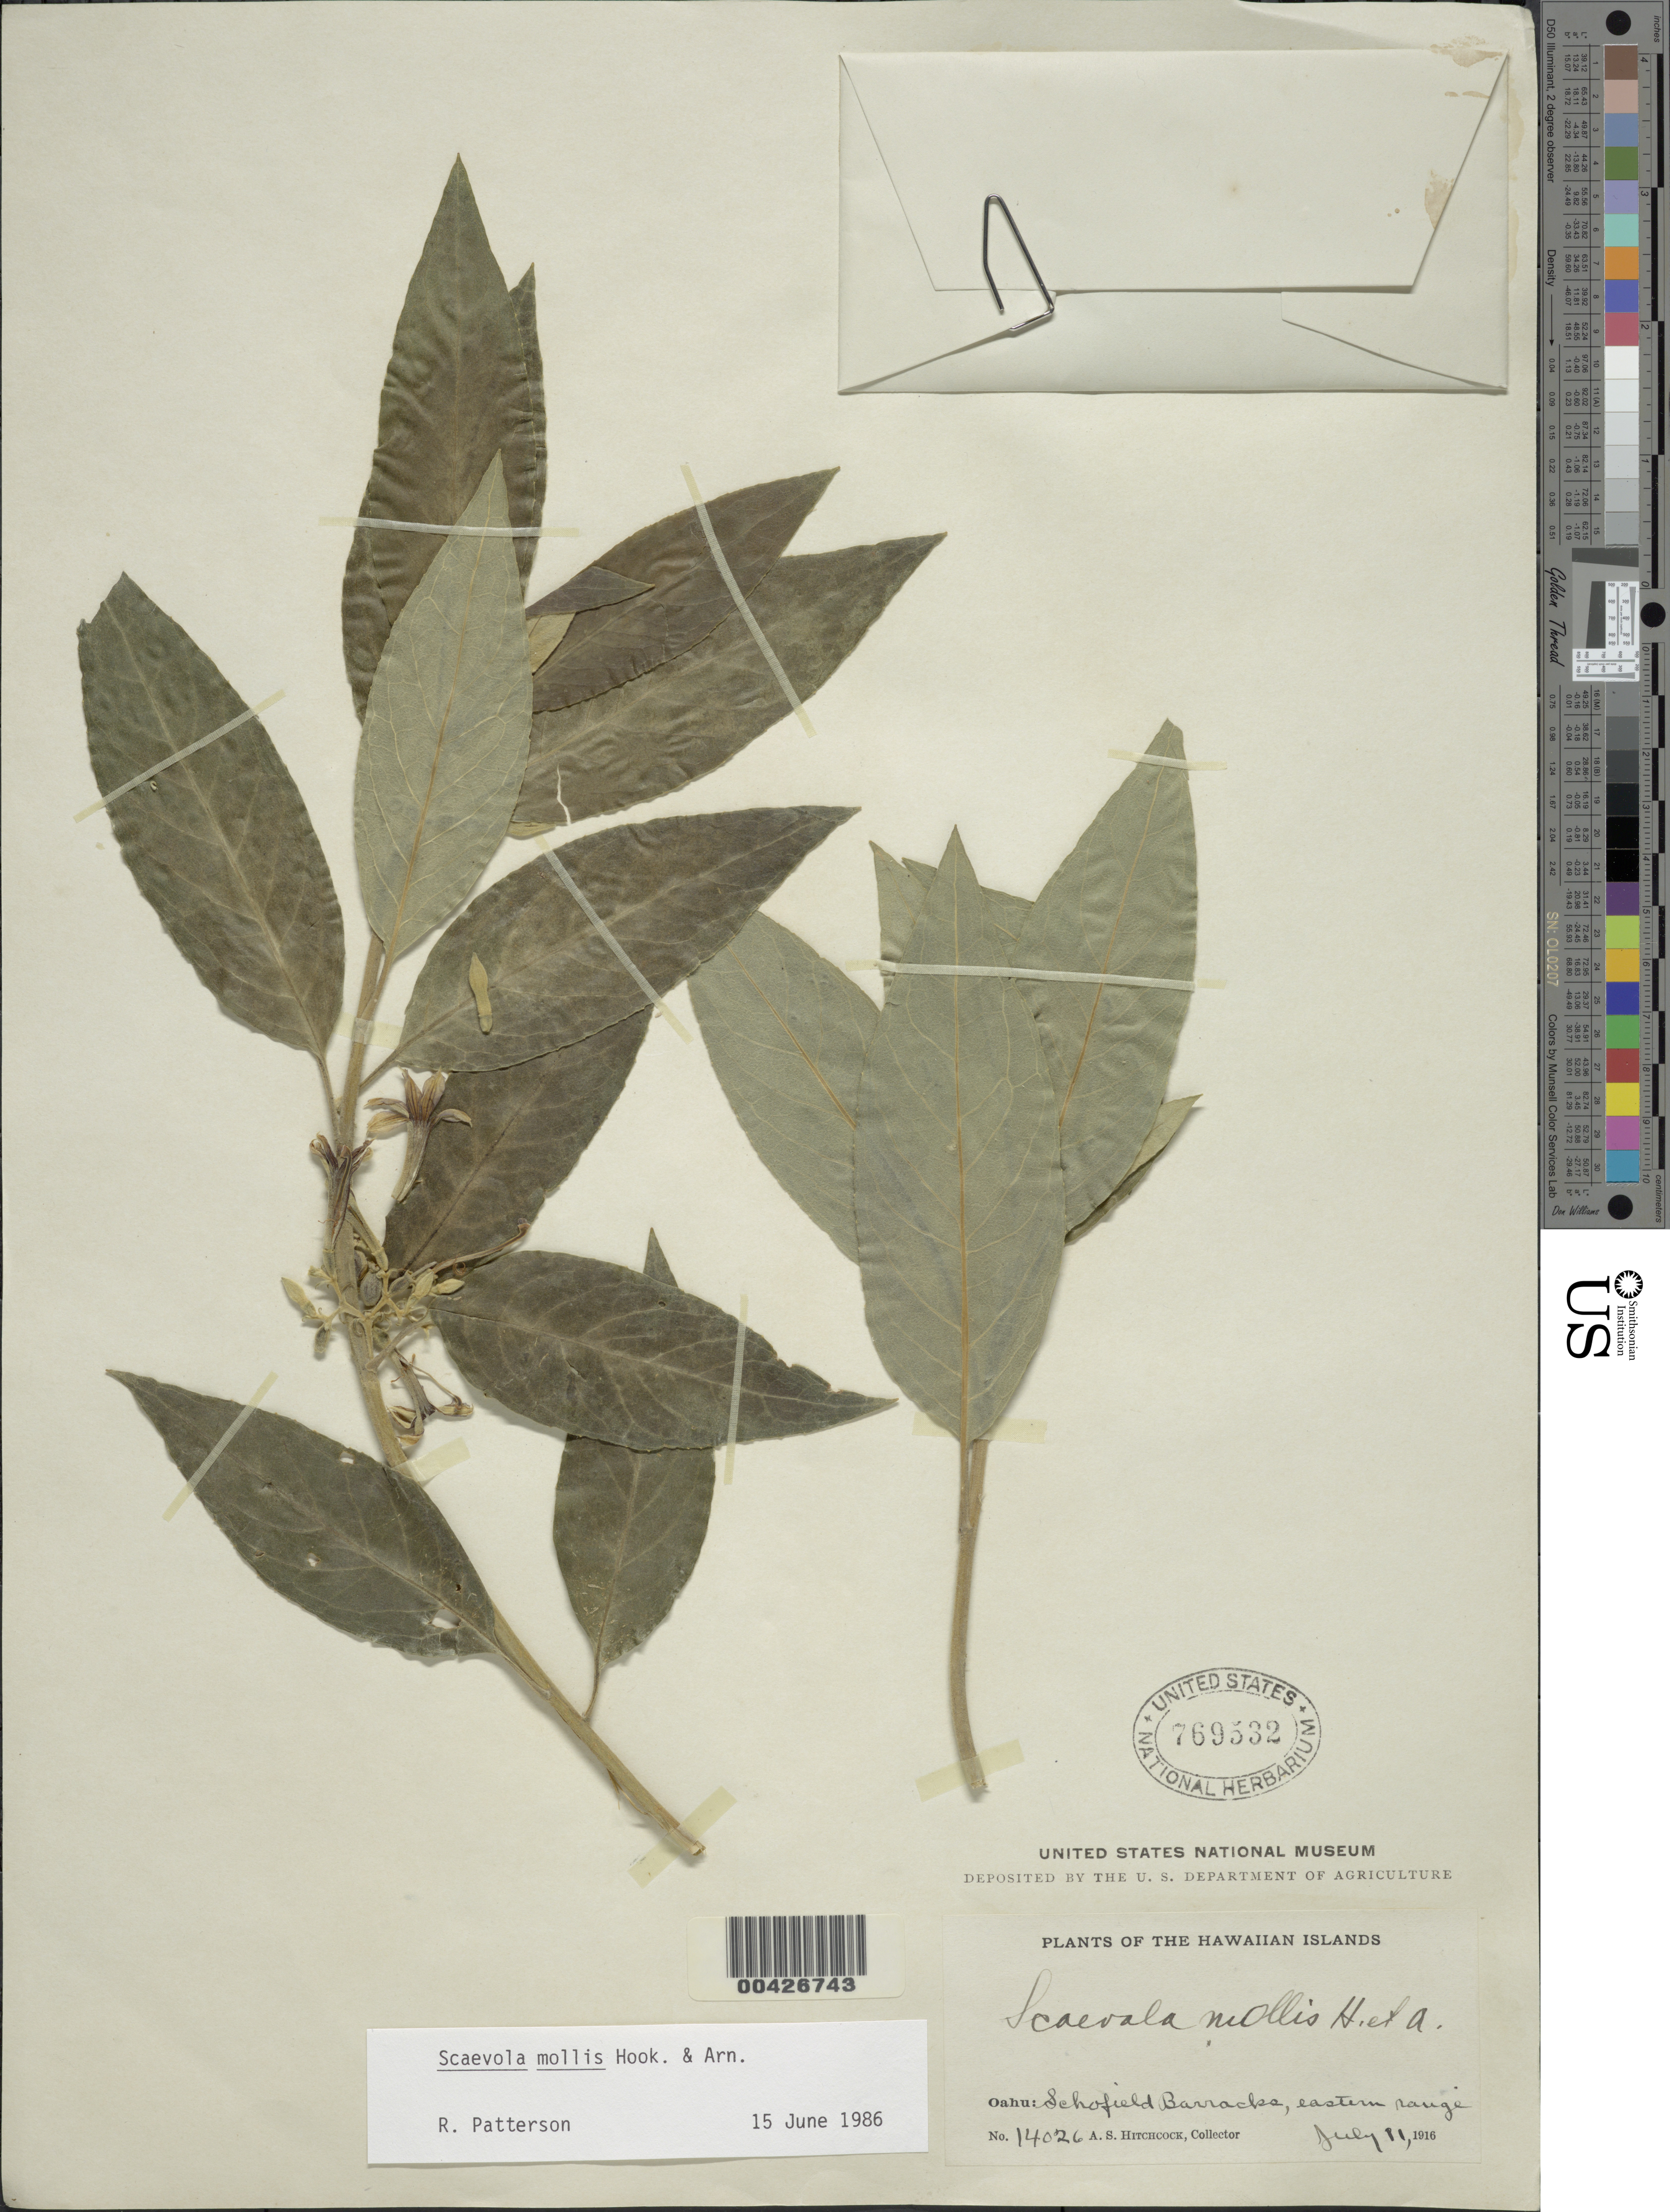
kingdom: Plantae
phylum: Tracheophyta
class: Magnoliopsida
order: Asterales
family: Goodeniaceae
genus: Scaevola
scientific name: Scaevola mollis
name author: Hook. & Arn.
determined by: Patterson, R.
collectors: A. S. Hitchcock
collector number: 14026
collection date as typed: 11 Jul 1916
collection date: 1916-07-11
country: United States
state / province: Hawaii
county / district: Honolulu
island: Oahu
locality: Schofield Barracks, E range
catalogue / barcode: US 769532